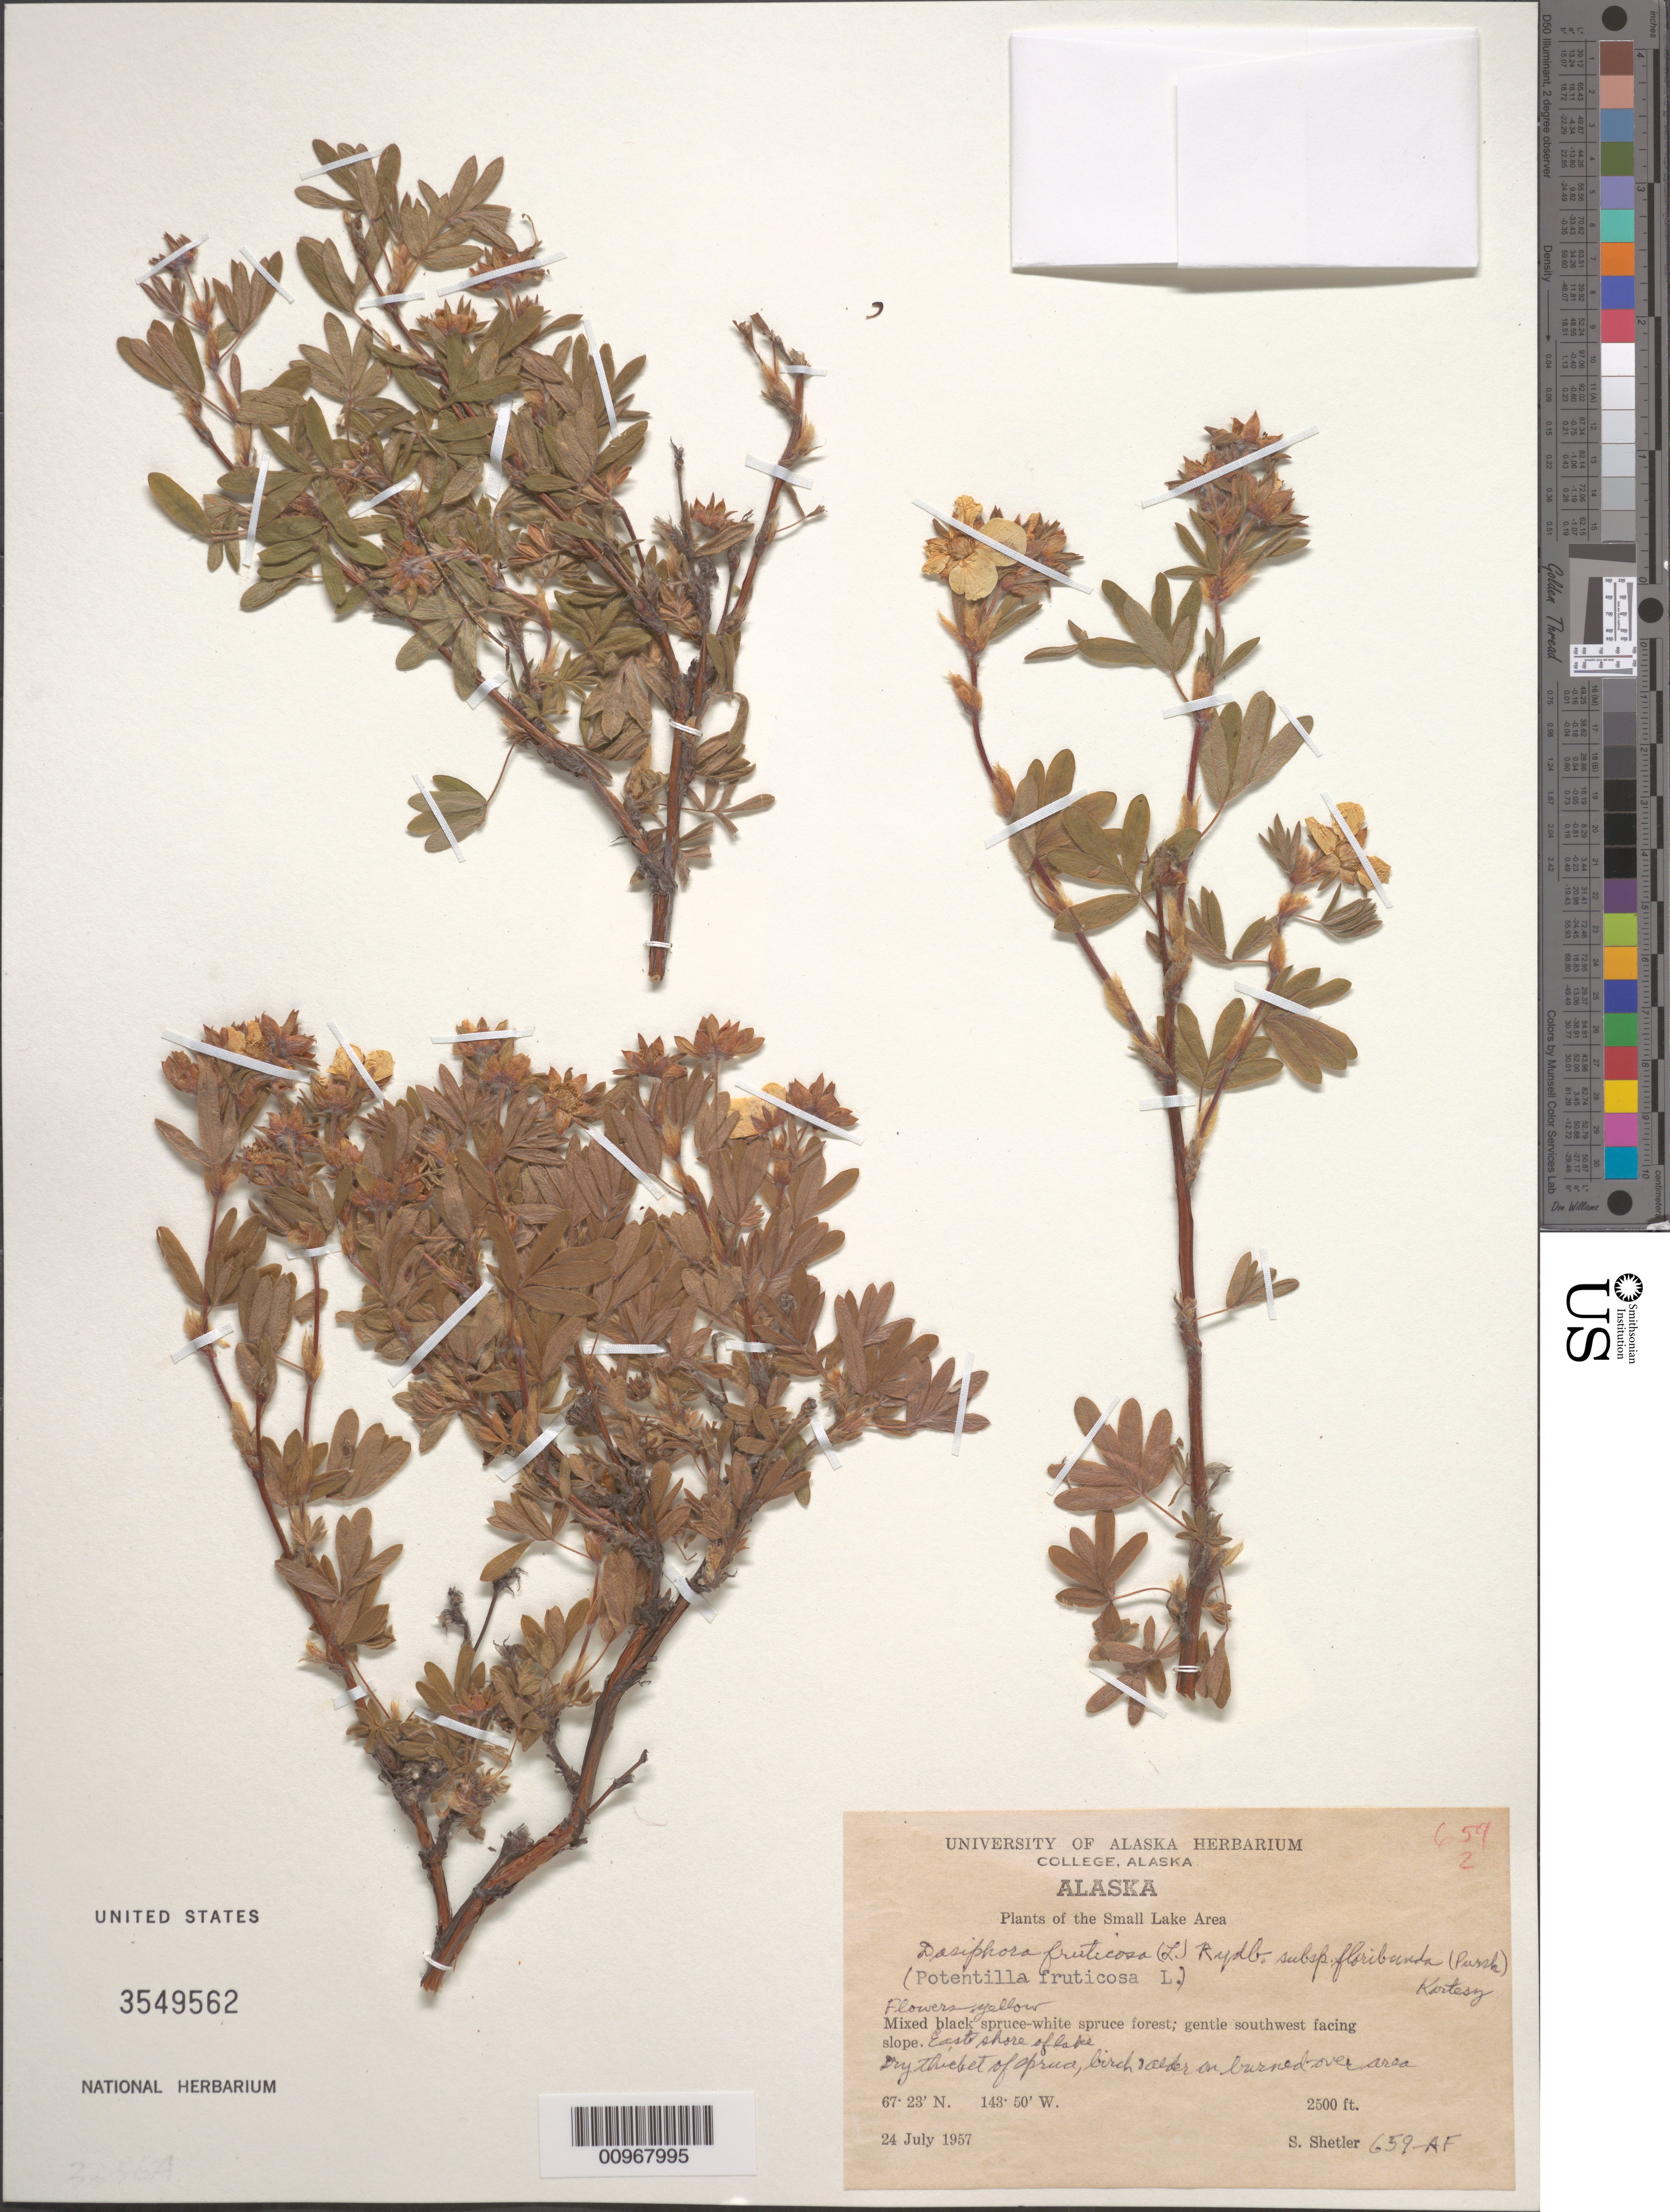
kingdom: Plantae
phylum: Tracheophyta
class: Magnoliopsida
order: Asterales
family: Campanulaceae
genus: Lobelia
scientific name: Lobelia nuttallii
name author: Schult.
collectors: R. K. Godfrey & R. M. Tryon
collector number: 50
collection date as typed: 23 Jun 1939 to 24 Jun 1939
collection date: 1939-06-23/1939-06-24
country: United States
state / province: South Carolina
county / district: Georgetown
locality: Georgetown, 12 miles north of.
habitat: grass-sedge bog or savannah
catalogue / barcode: US 1836995